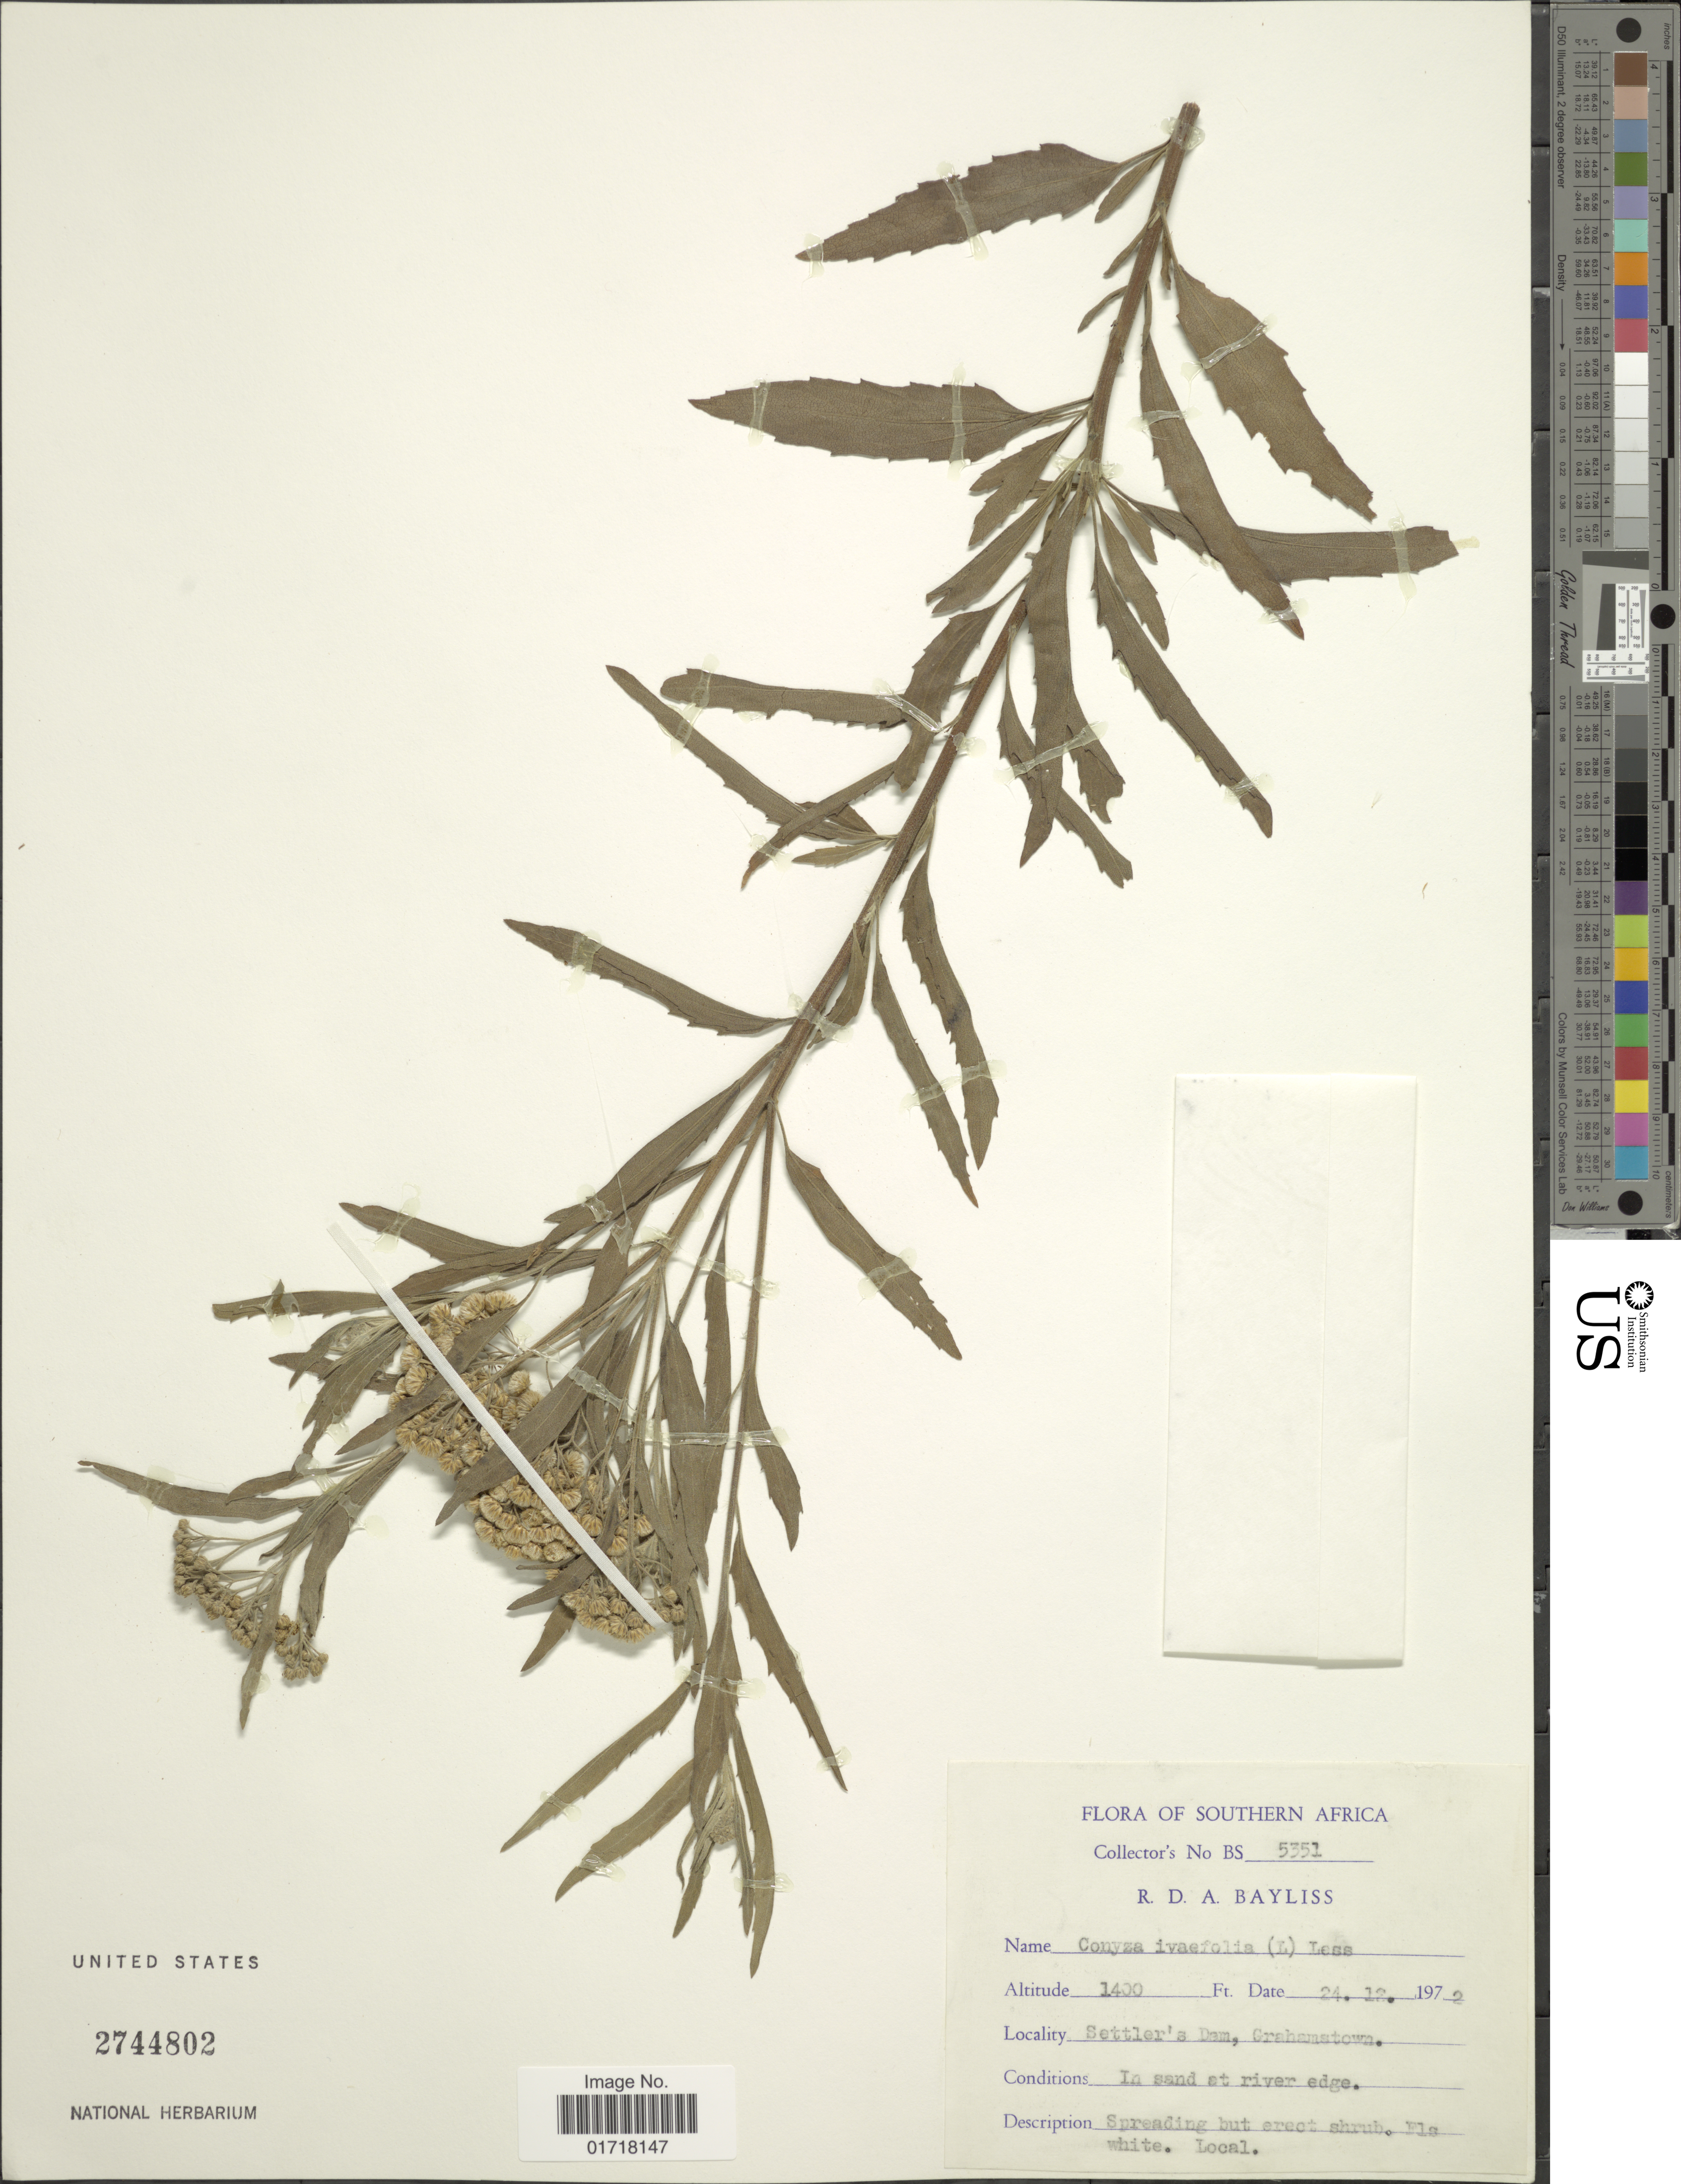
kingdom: Plantae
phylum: Tracheophyta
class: Magnoliopsida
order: Asterales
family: Asteraceae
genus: Conyza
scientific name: Conyza ivifolia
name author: (L.) Less.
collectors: R. Bayliss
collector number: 5351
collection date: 1972-12-24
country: South Africa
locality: Southern Africa, Settler's Dam, Grahamstown, In sand at river edge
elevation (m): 427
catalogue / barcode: US 2744802